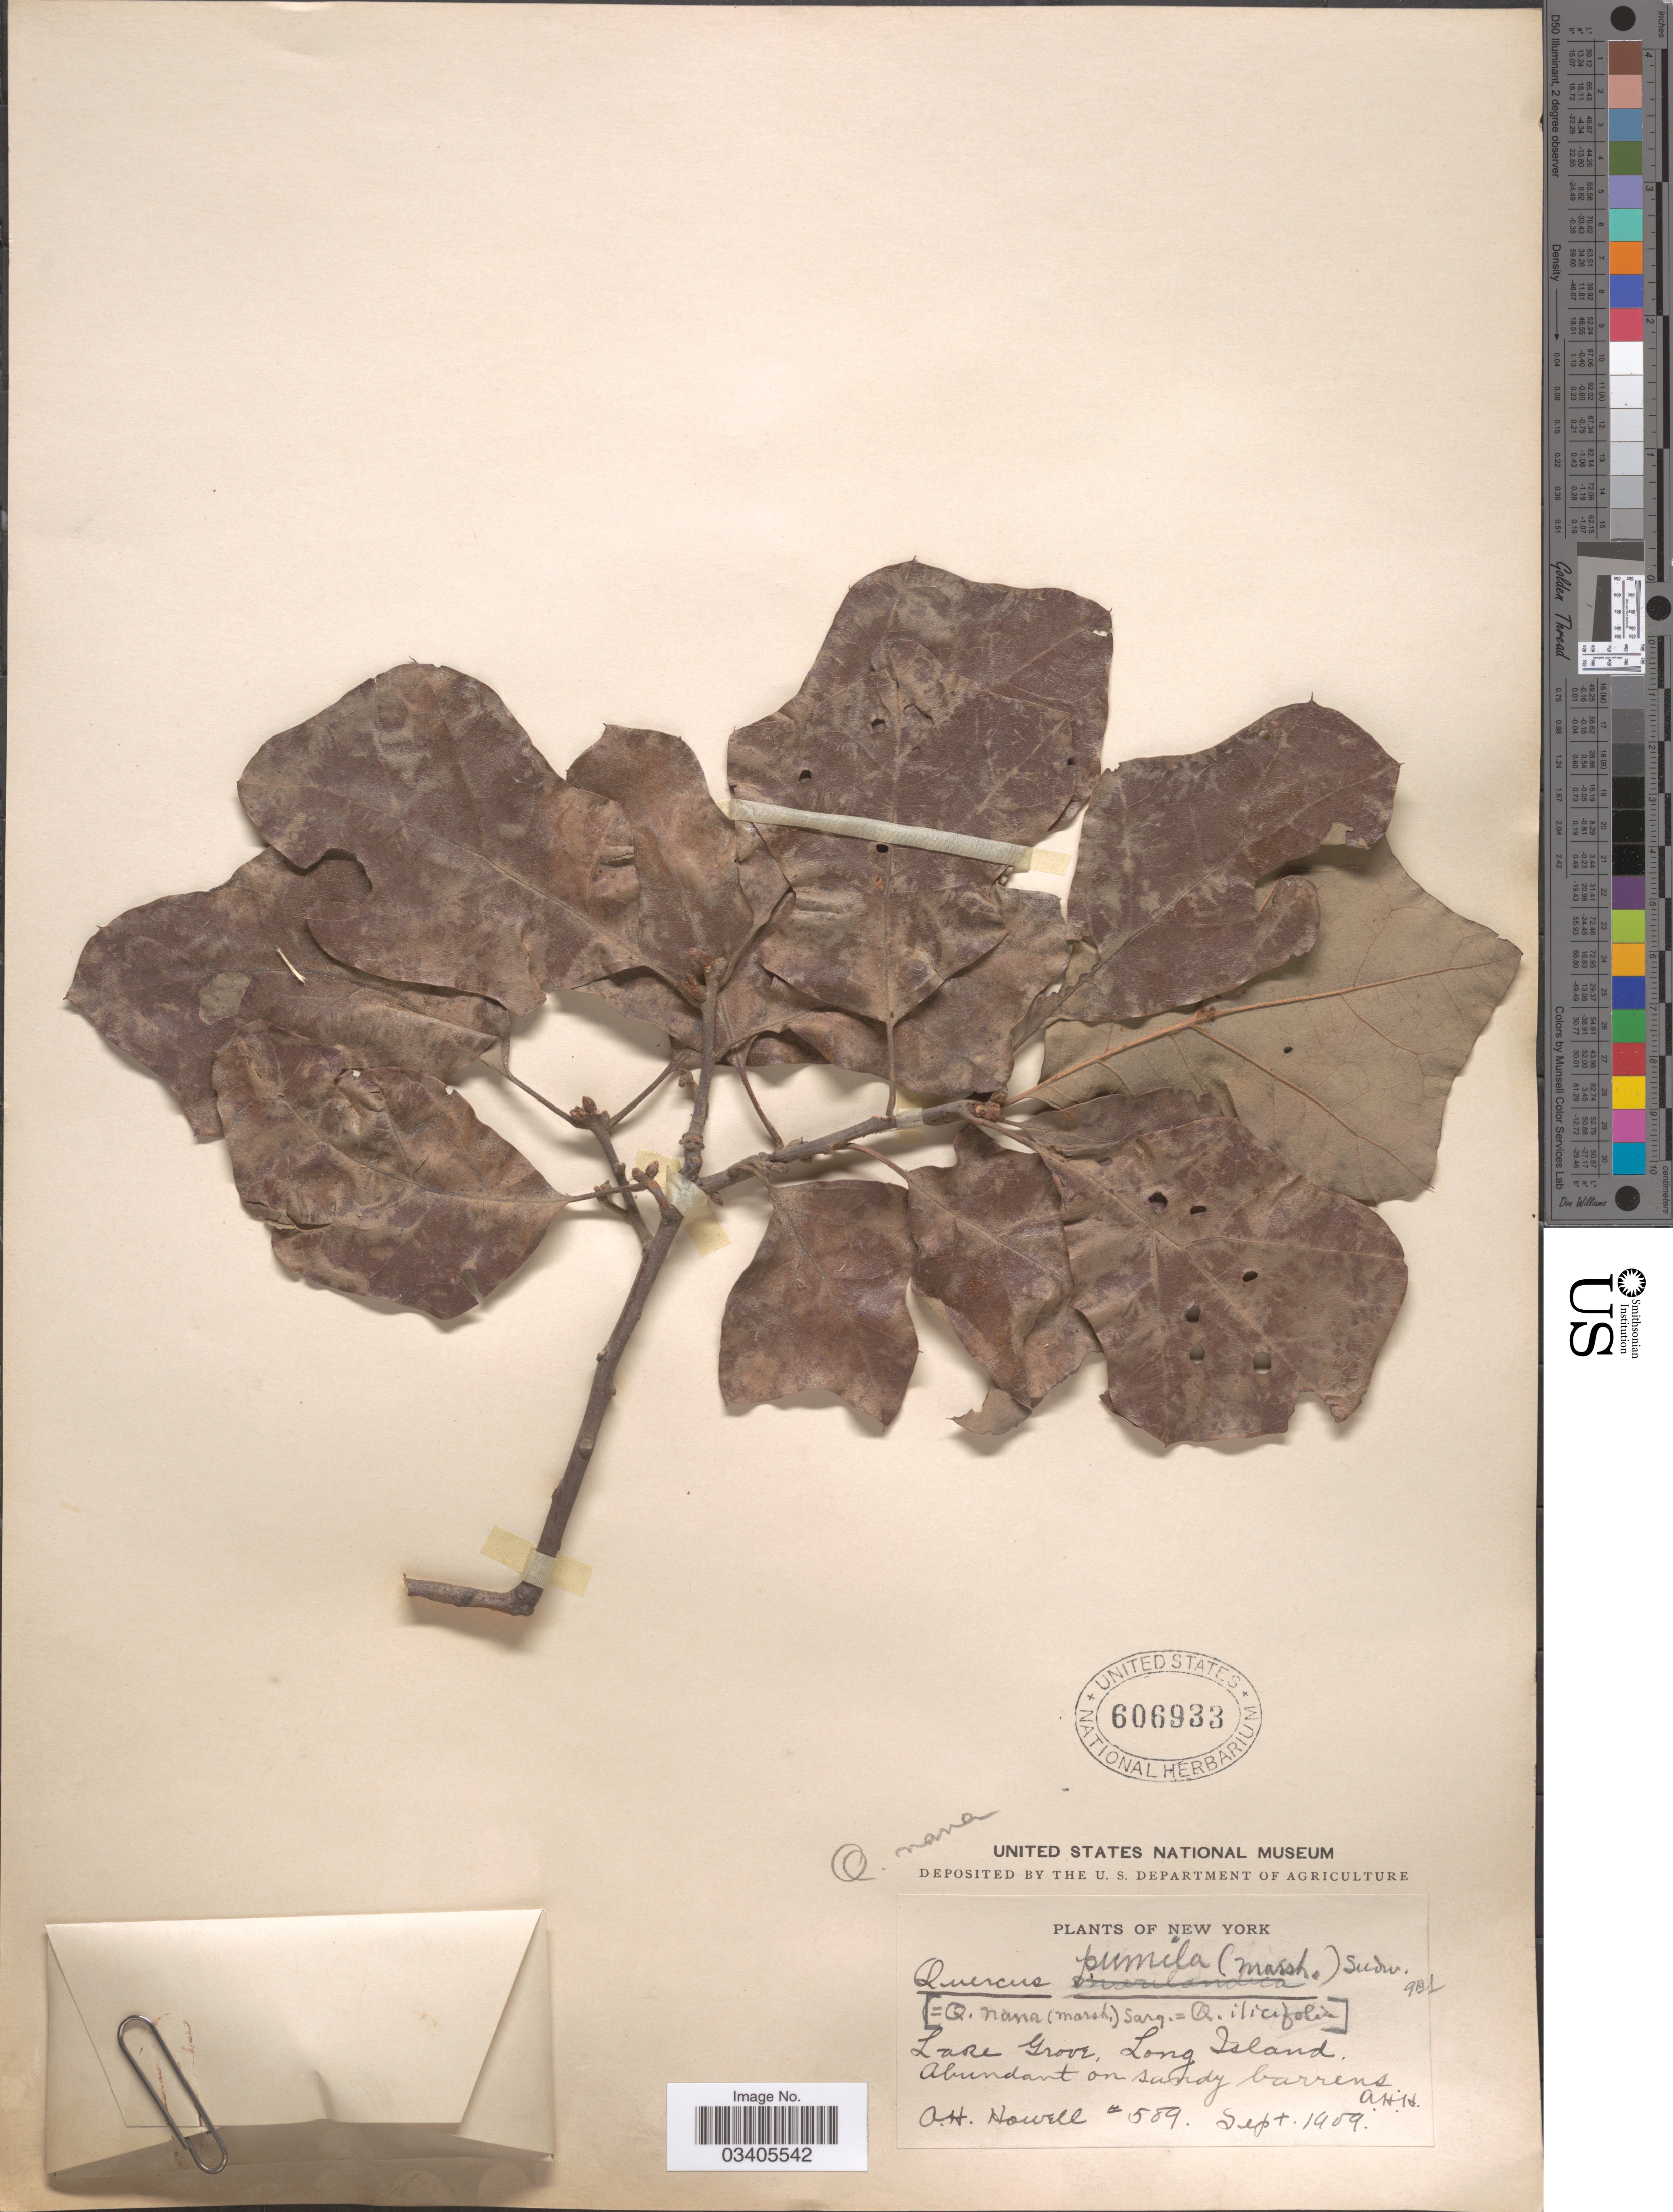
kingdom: Plantae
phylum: Tracheophyta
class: Magnoliopsida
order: Fagales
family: Fagaceae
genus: Quercus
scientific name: Quercus ilicifolia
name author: Wangenh.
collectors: A. Howell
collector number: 589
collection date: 1909-09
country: United States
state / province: New York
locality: Lake Grove, Long Island.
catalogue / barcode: US 606933